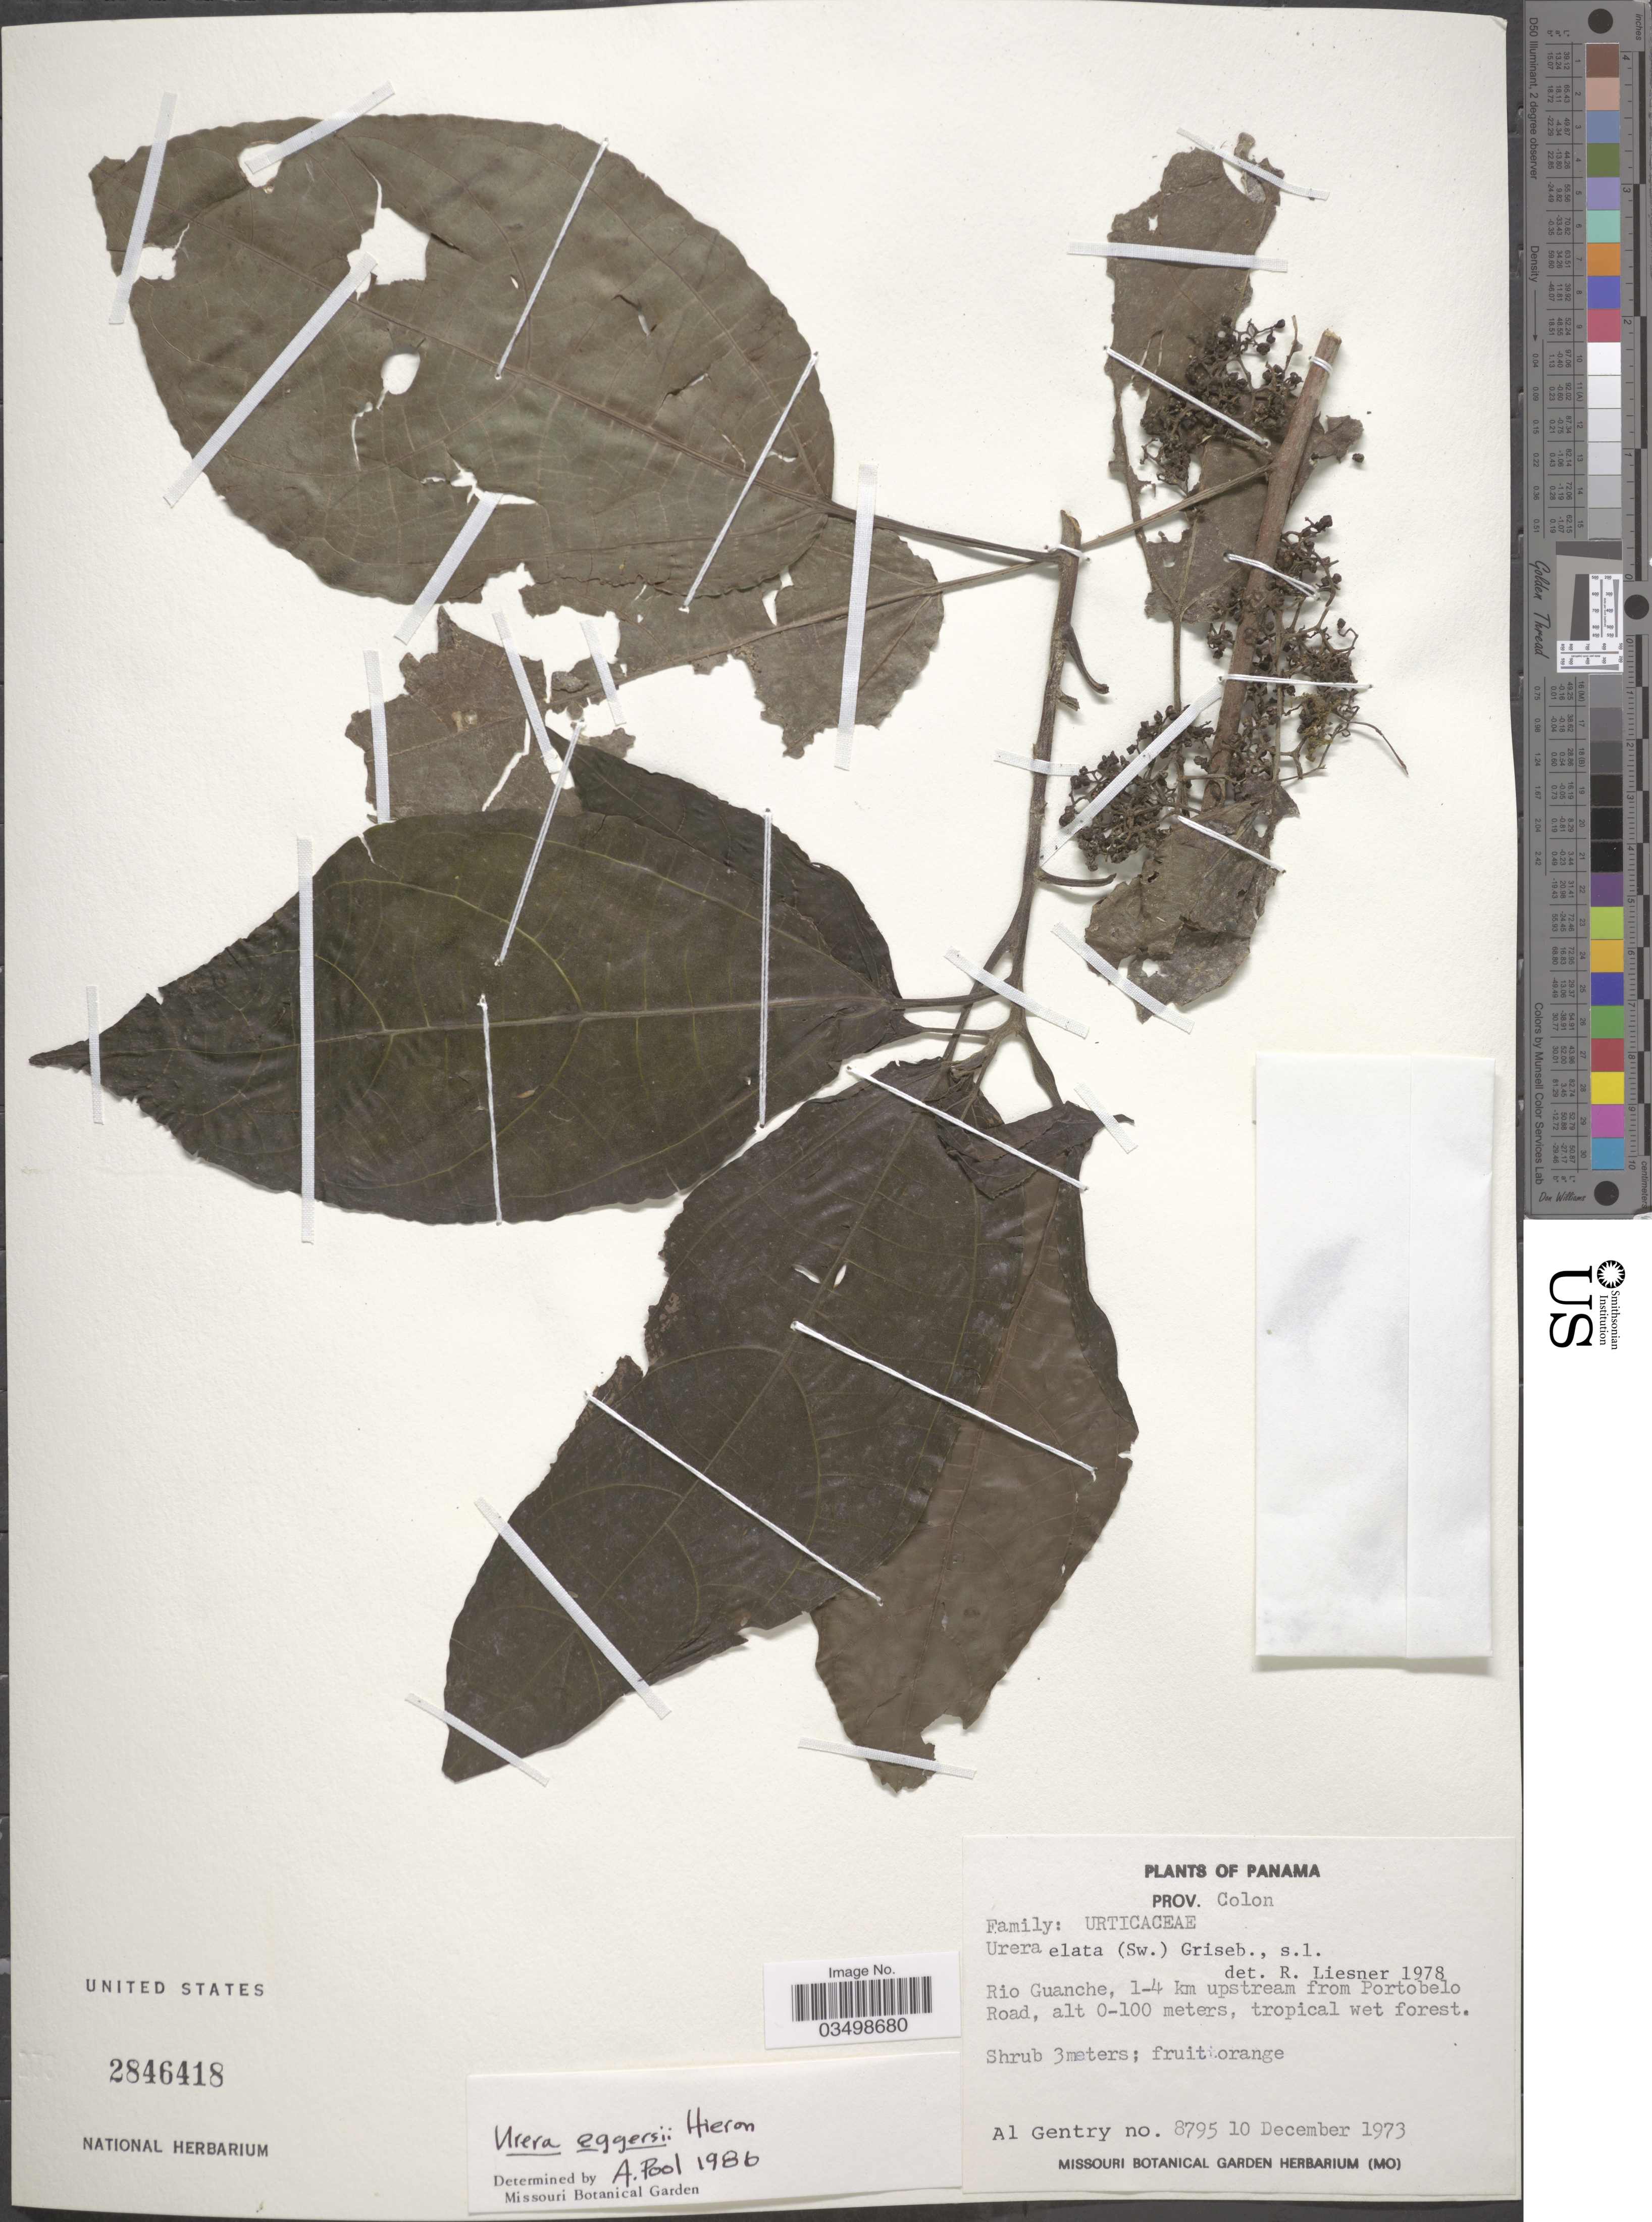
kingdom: Plantae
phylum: Tracheophyta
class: Magnoliopsida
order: Rosales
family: Urticaceae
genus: Urera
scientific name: Urera simplex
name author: Wedd.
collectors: A. H. Gentry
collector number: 8795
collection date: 1973-12-10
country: Panama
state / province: Colón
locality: Rio Guanche, 1-4 km upstream from Portobelo Road.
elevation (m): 0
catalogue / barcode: US 2846418